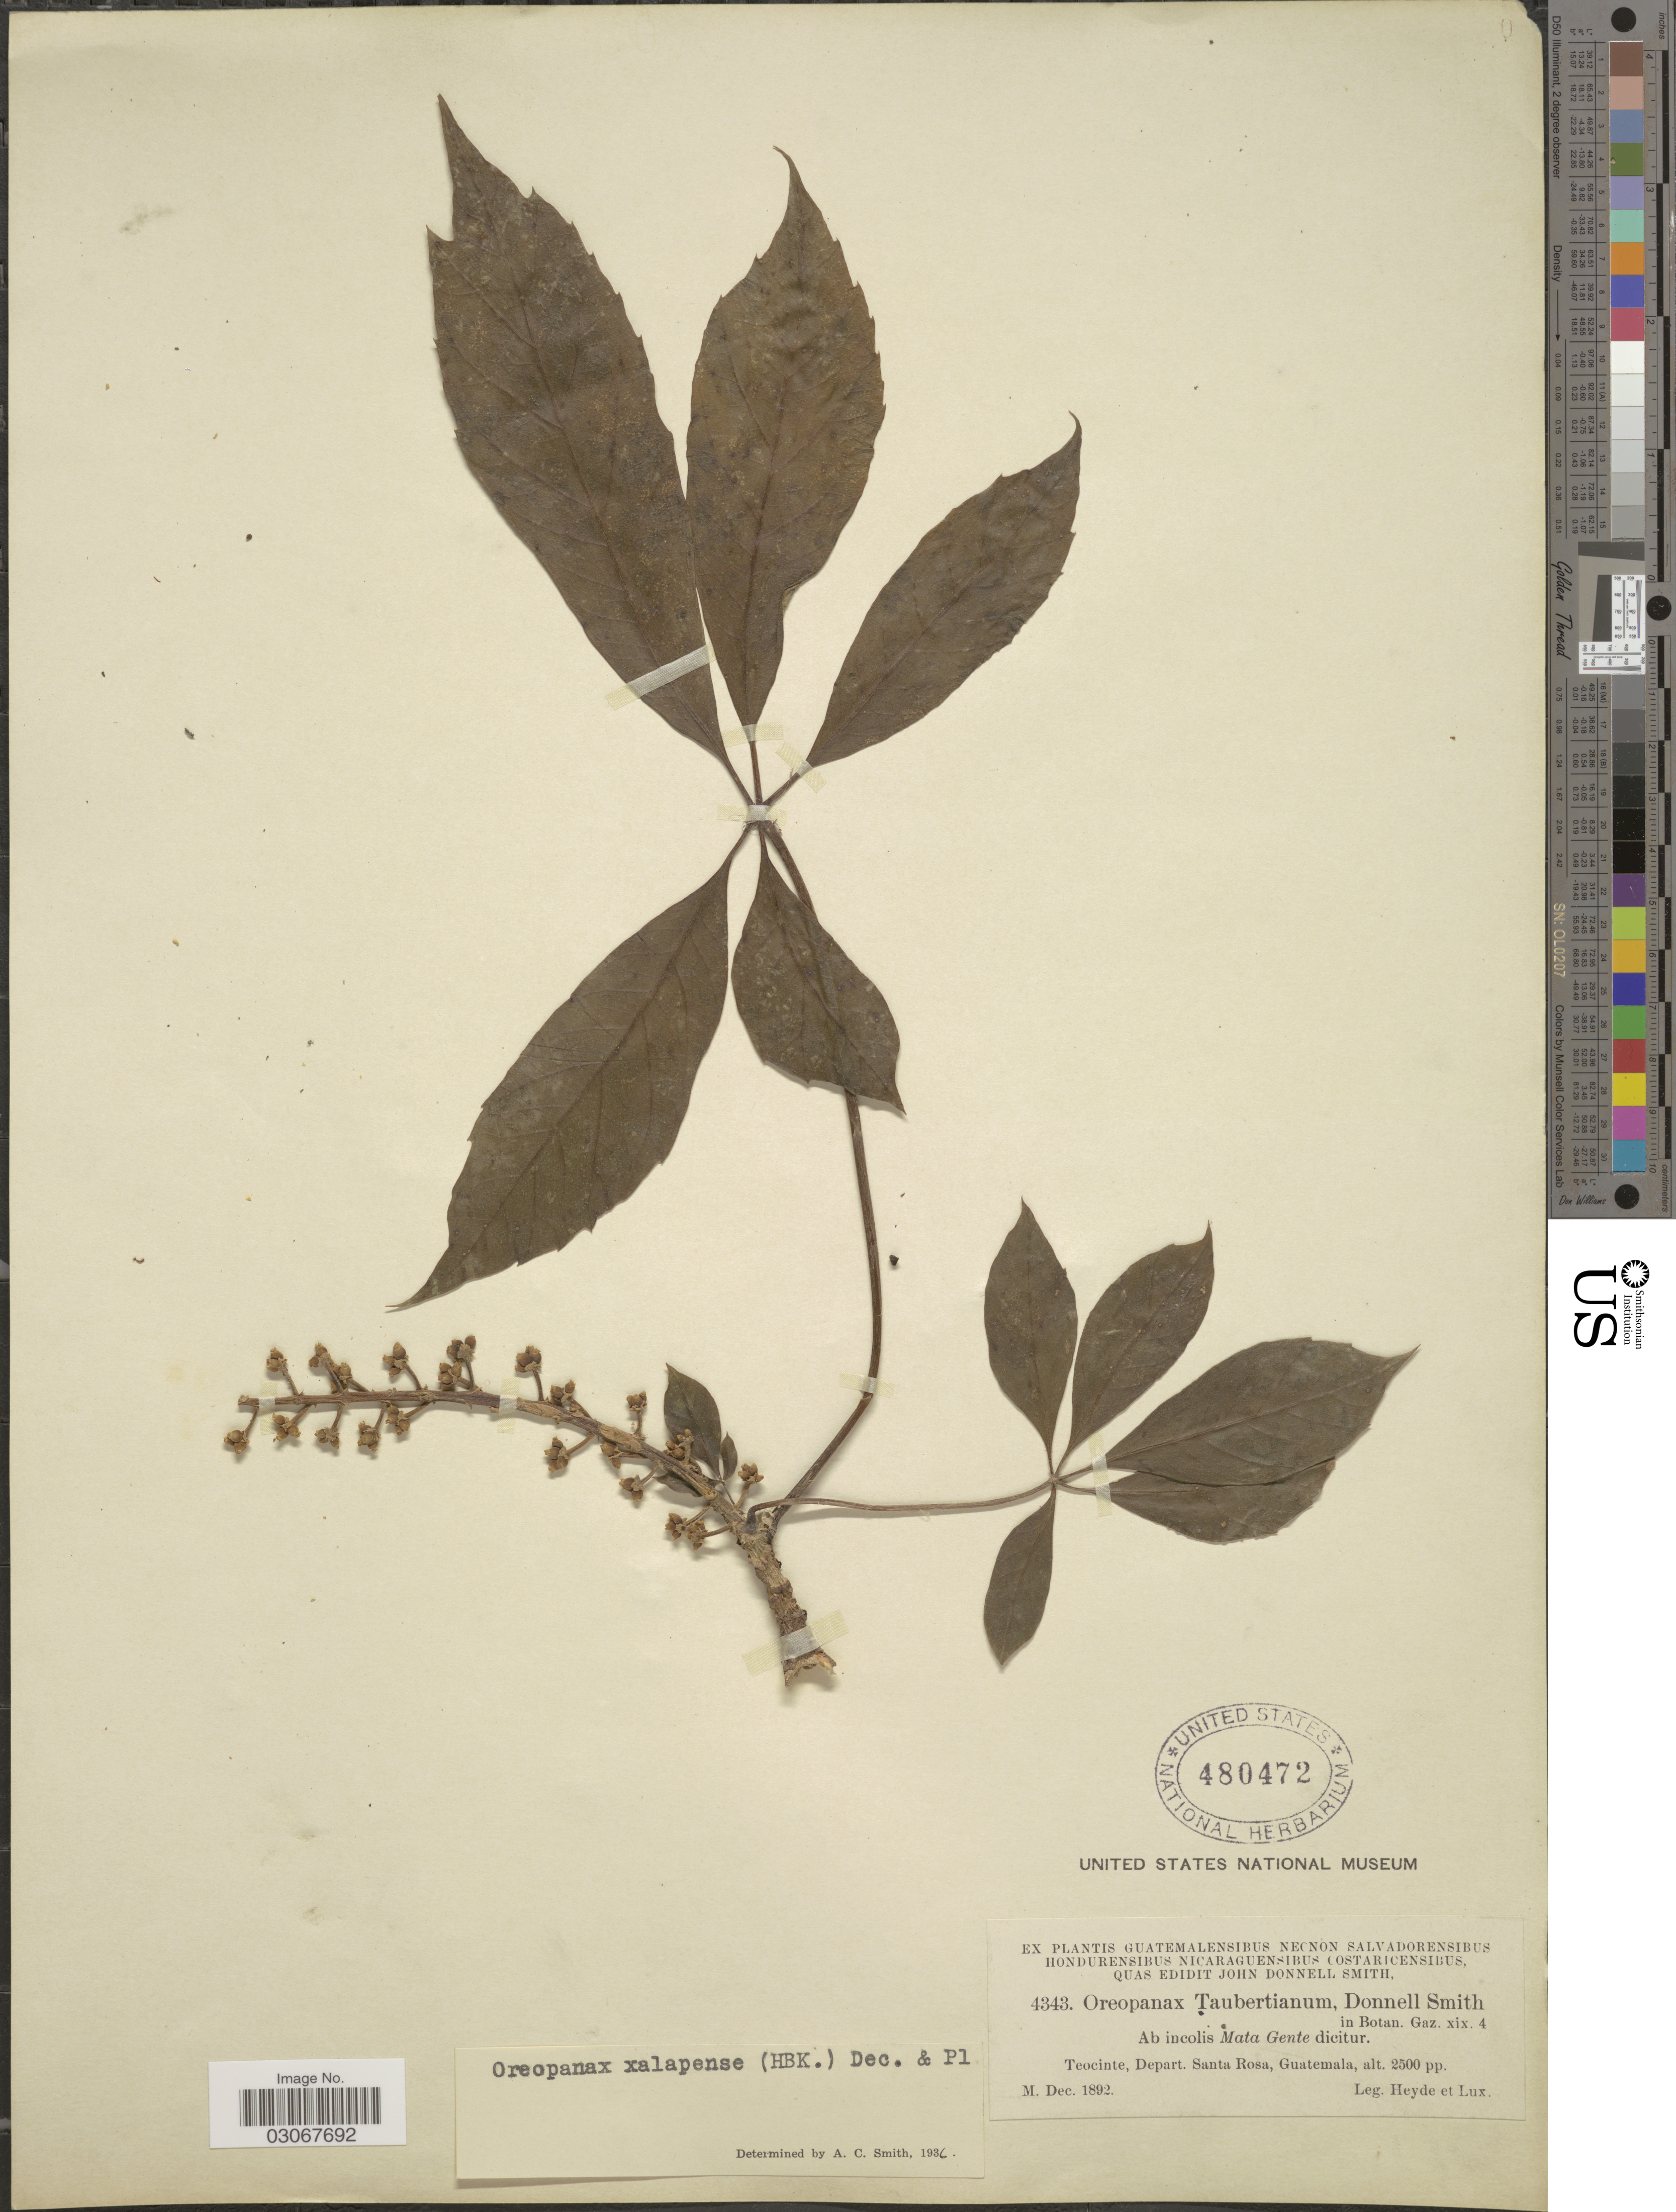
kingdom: Plantae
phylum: Tracheophyta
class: Magnoliopsida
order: Apiales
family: Araliaceae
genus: Oreopanax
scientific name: Oreopanax xalapensis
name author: (Kunth) Decne. & Planch.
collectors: Heyde & Lux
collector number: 4343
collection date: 1892-12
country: Guatemala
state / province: Santa Rosa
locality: Teocinte, Depart. Santa Rosa.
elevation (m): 762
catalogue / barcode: US 480472